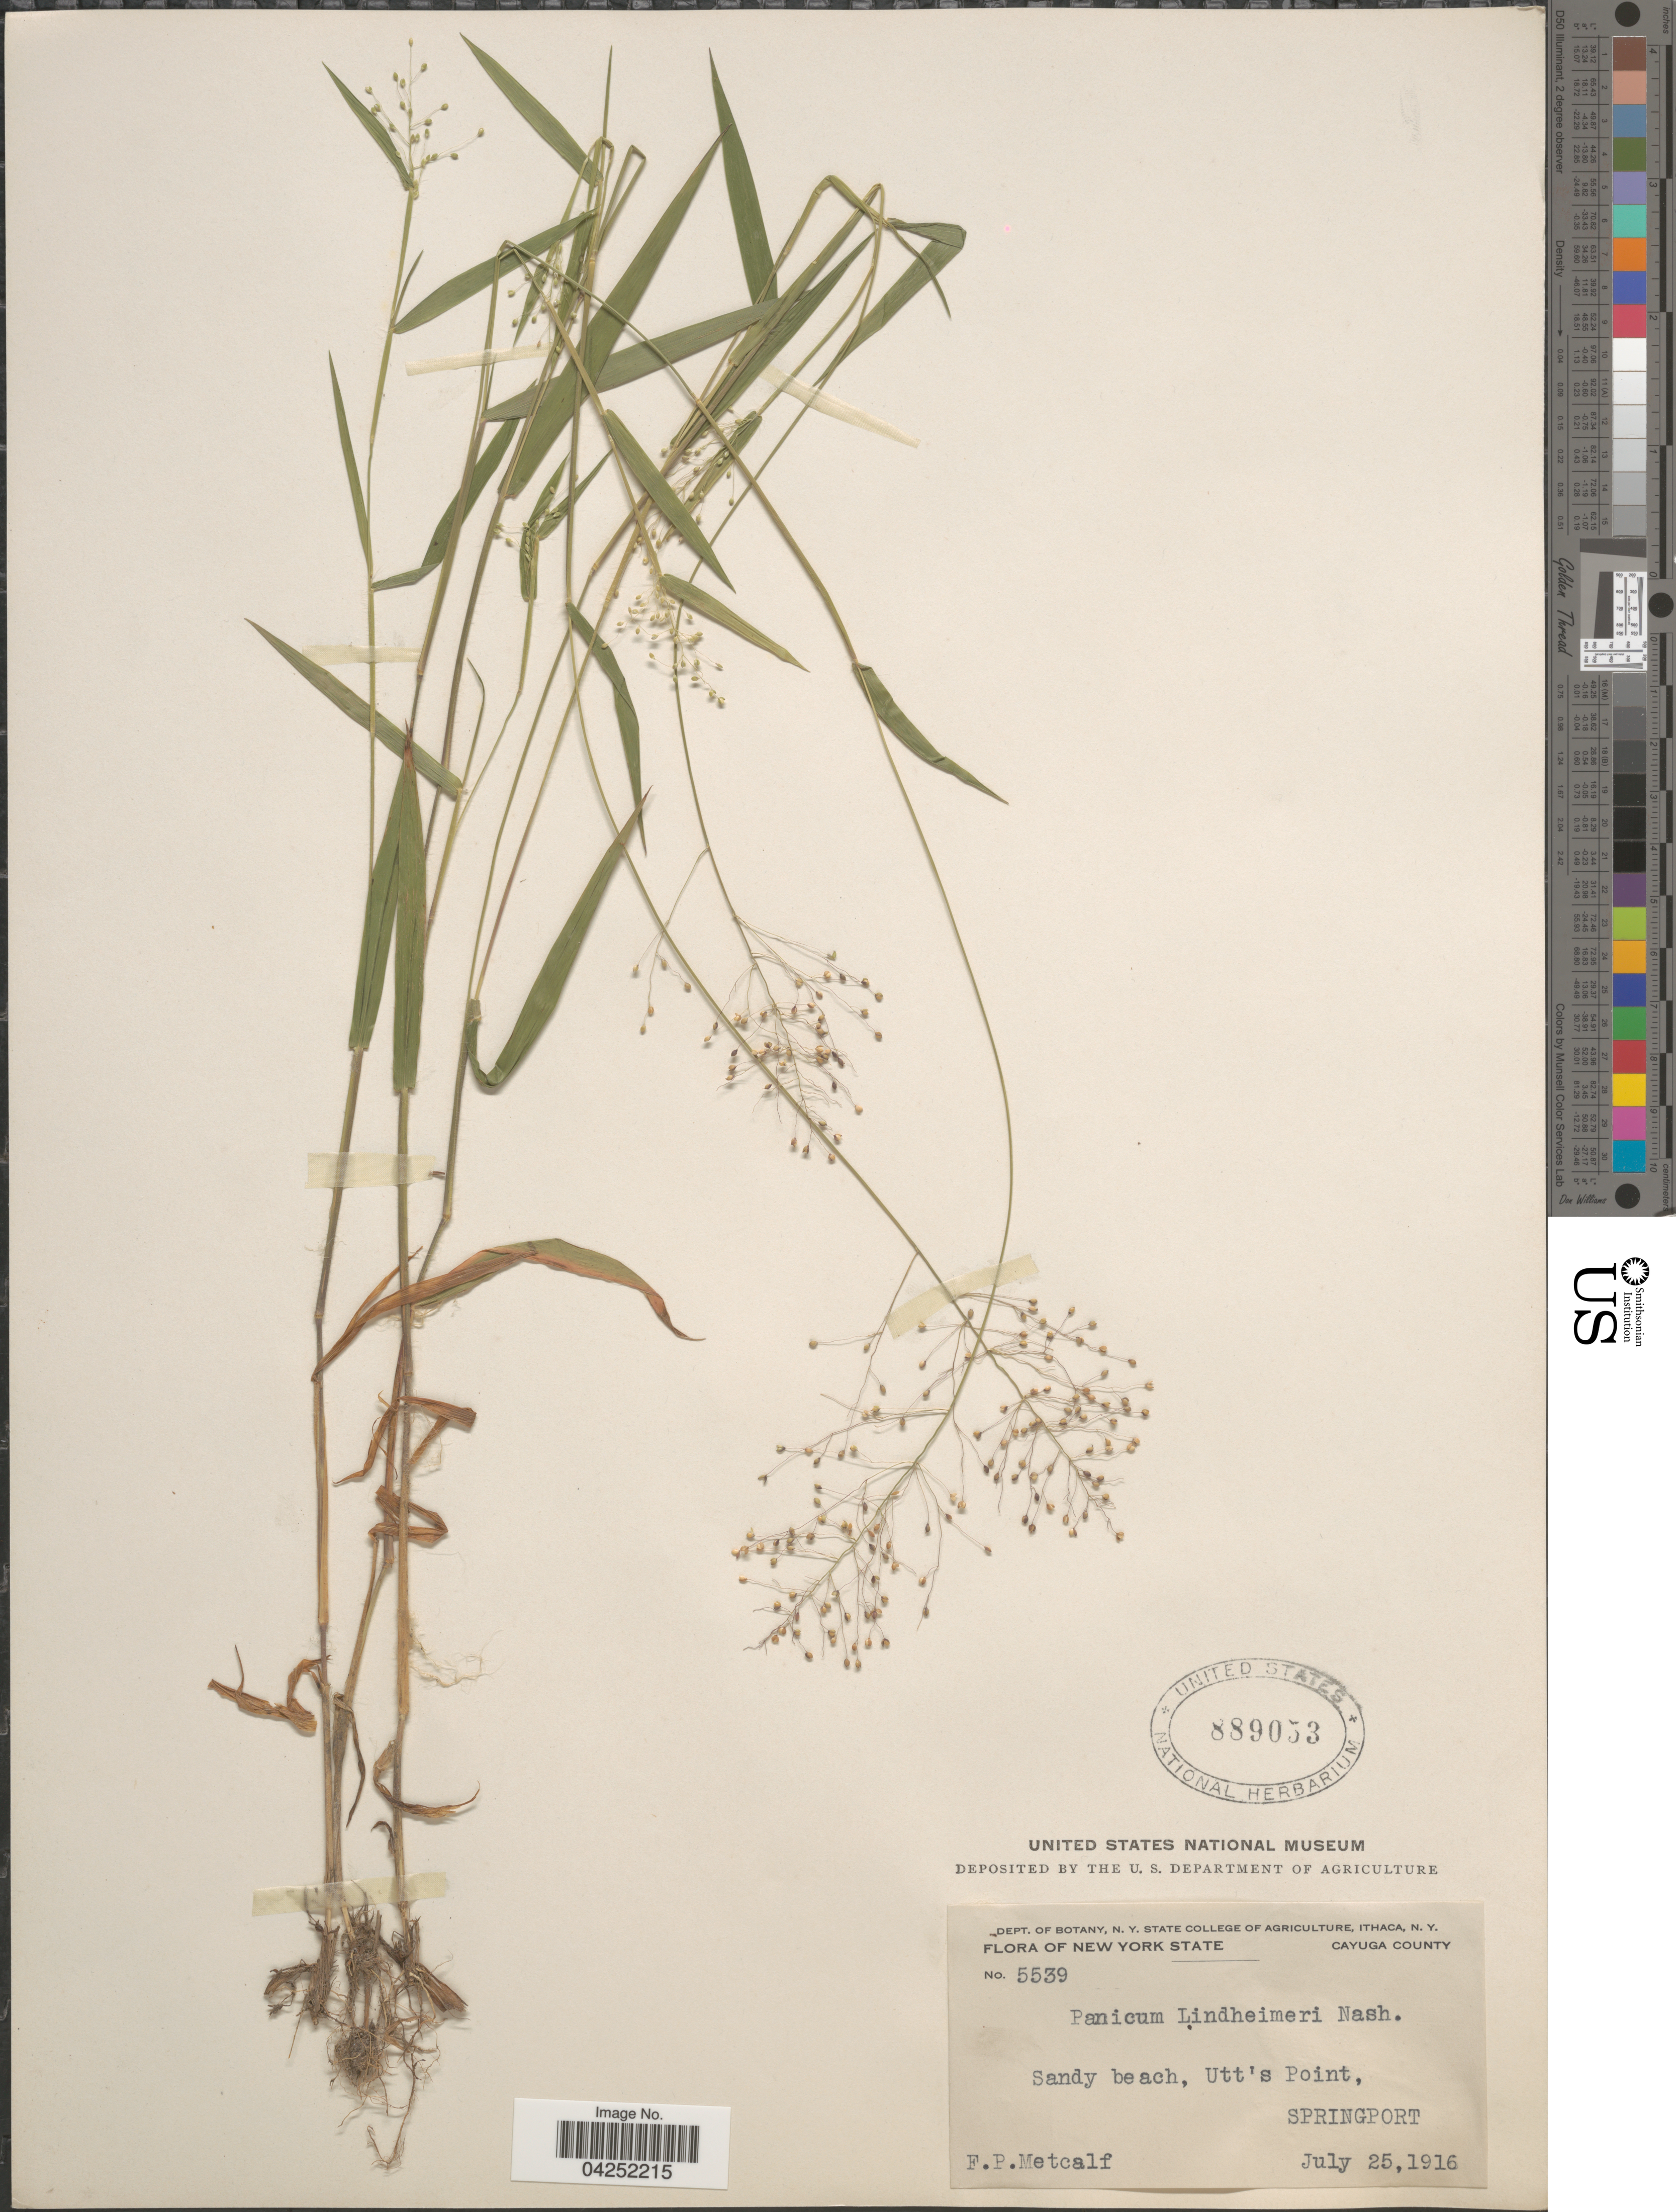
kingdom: Plantae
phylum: Tracheophyta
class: Liliopsida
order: Poales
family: Poaceae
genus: Dichanthelium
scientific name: Dichanthelium acuminatum var. lindheimeri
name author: (Nash) Gould & C.A. Clark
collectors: F. Metcalf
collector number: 5539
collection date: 1916-07-25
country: United States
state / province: New York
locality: New York State. Cayuga County. Sandy beach, Utt's Point, Springport.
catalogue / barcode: US 889053